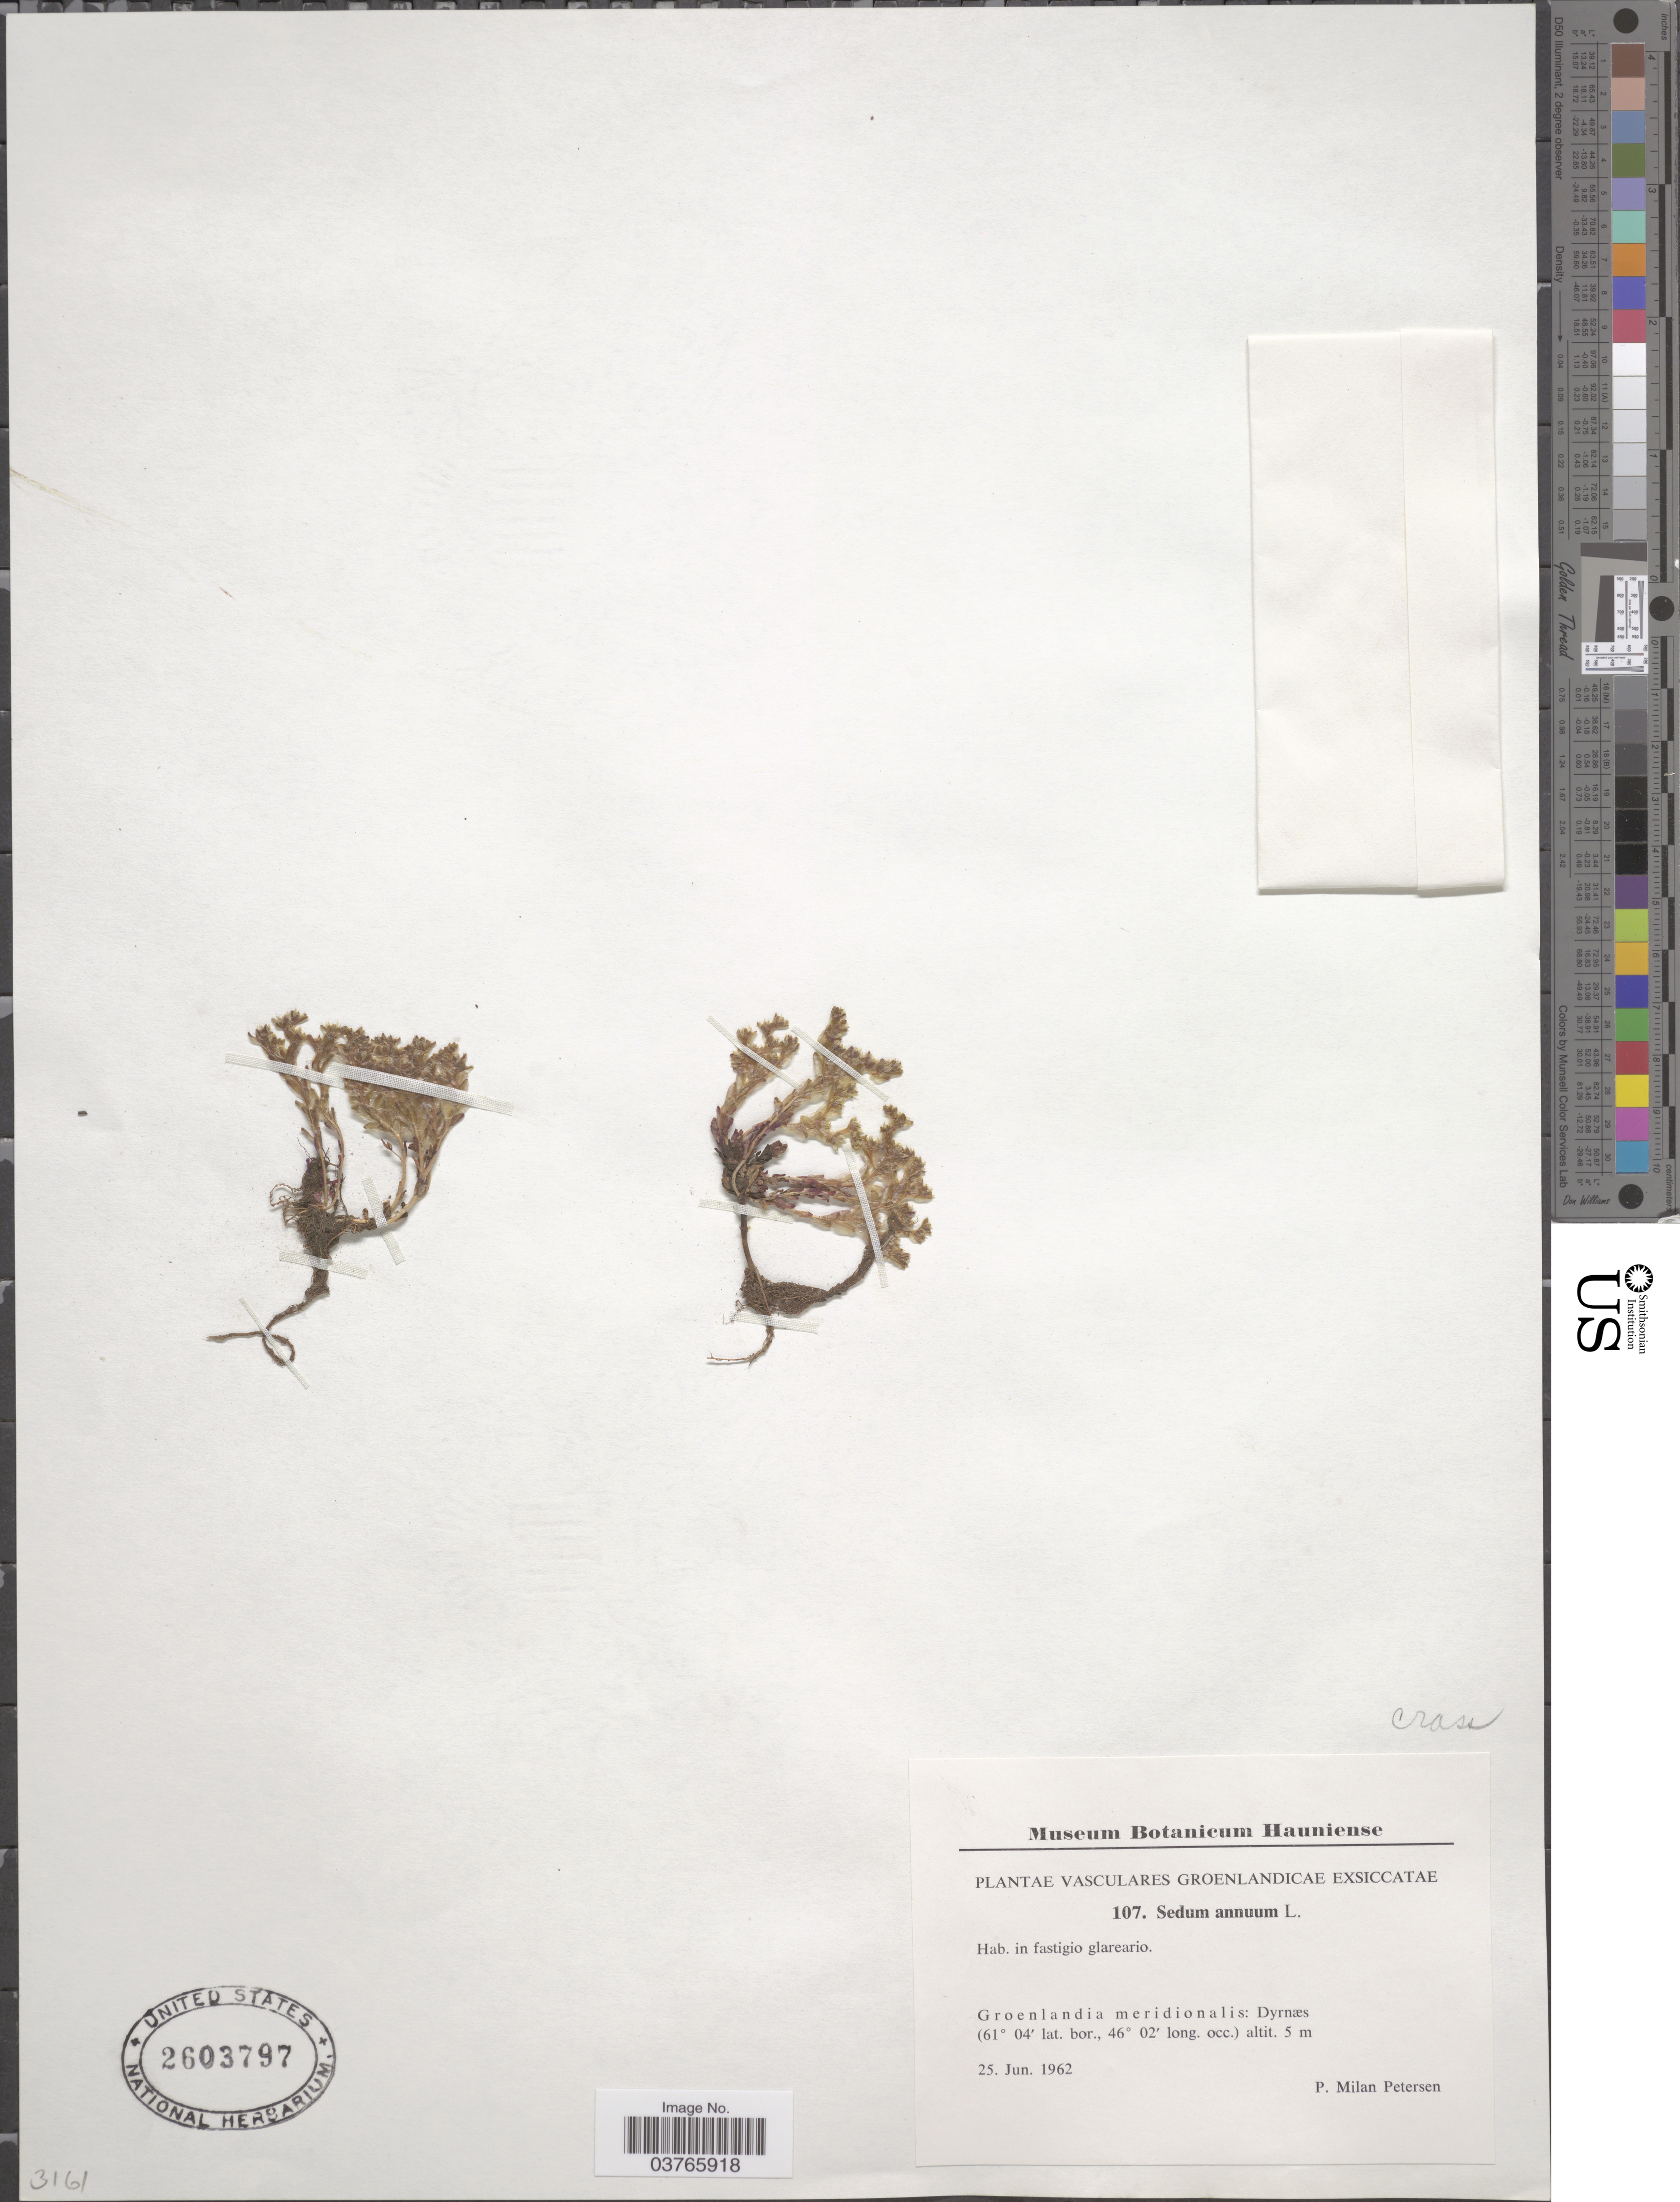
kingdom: Plantae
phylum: Tracheophyta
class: Magnoliopsida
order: Saxifragales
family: Crassulaceae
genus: Sedum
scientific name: Sedum annuum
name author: L.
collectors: P. Petersen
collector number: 107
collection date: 1962-06-25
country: Greenland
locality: Groenlandia meridionalis: Dyrnæs.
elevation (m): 5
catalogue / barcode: US 2603797